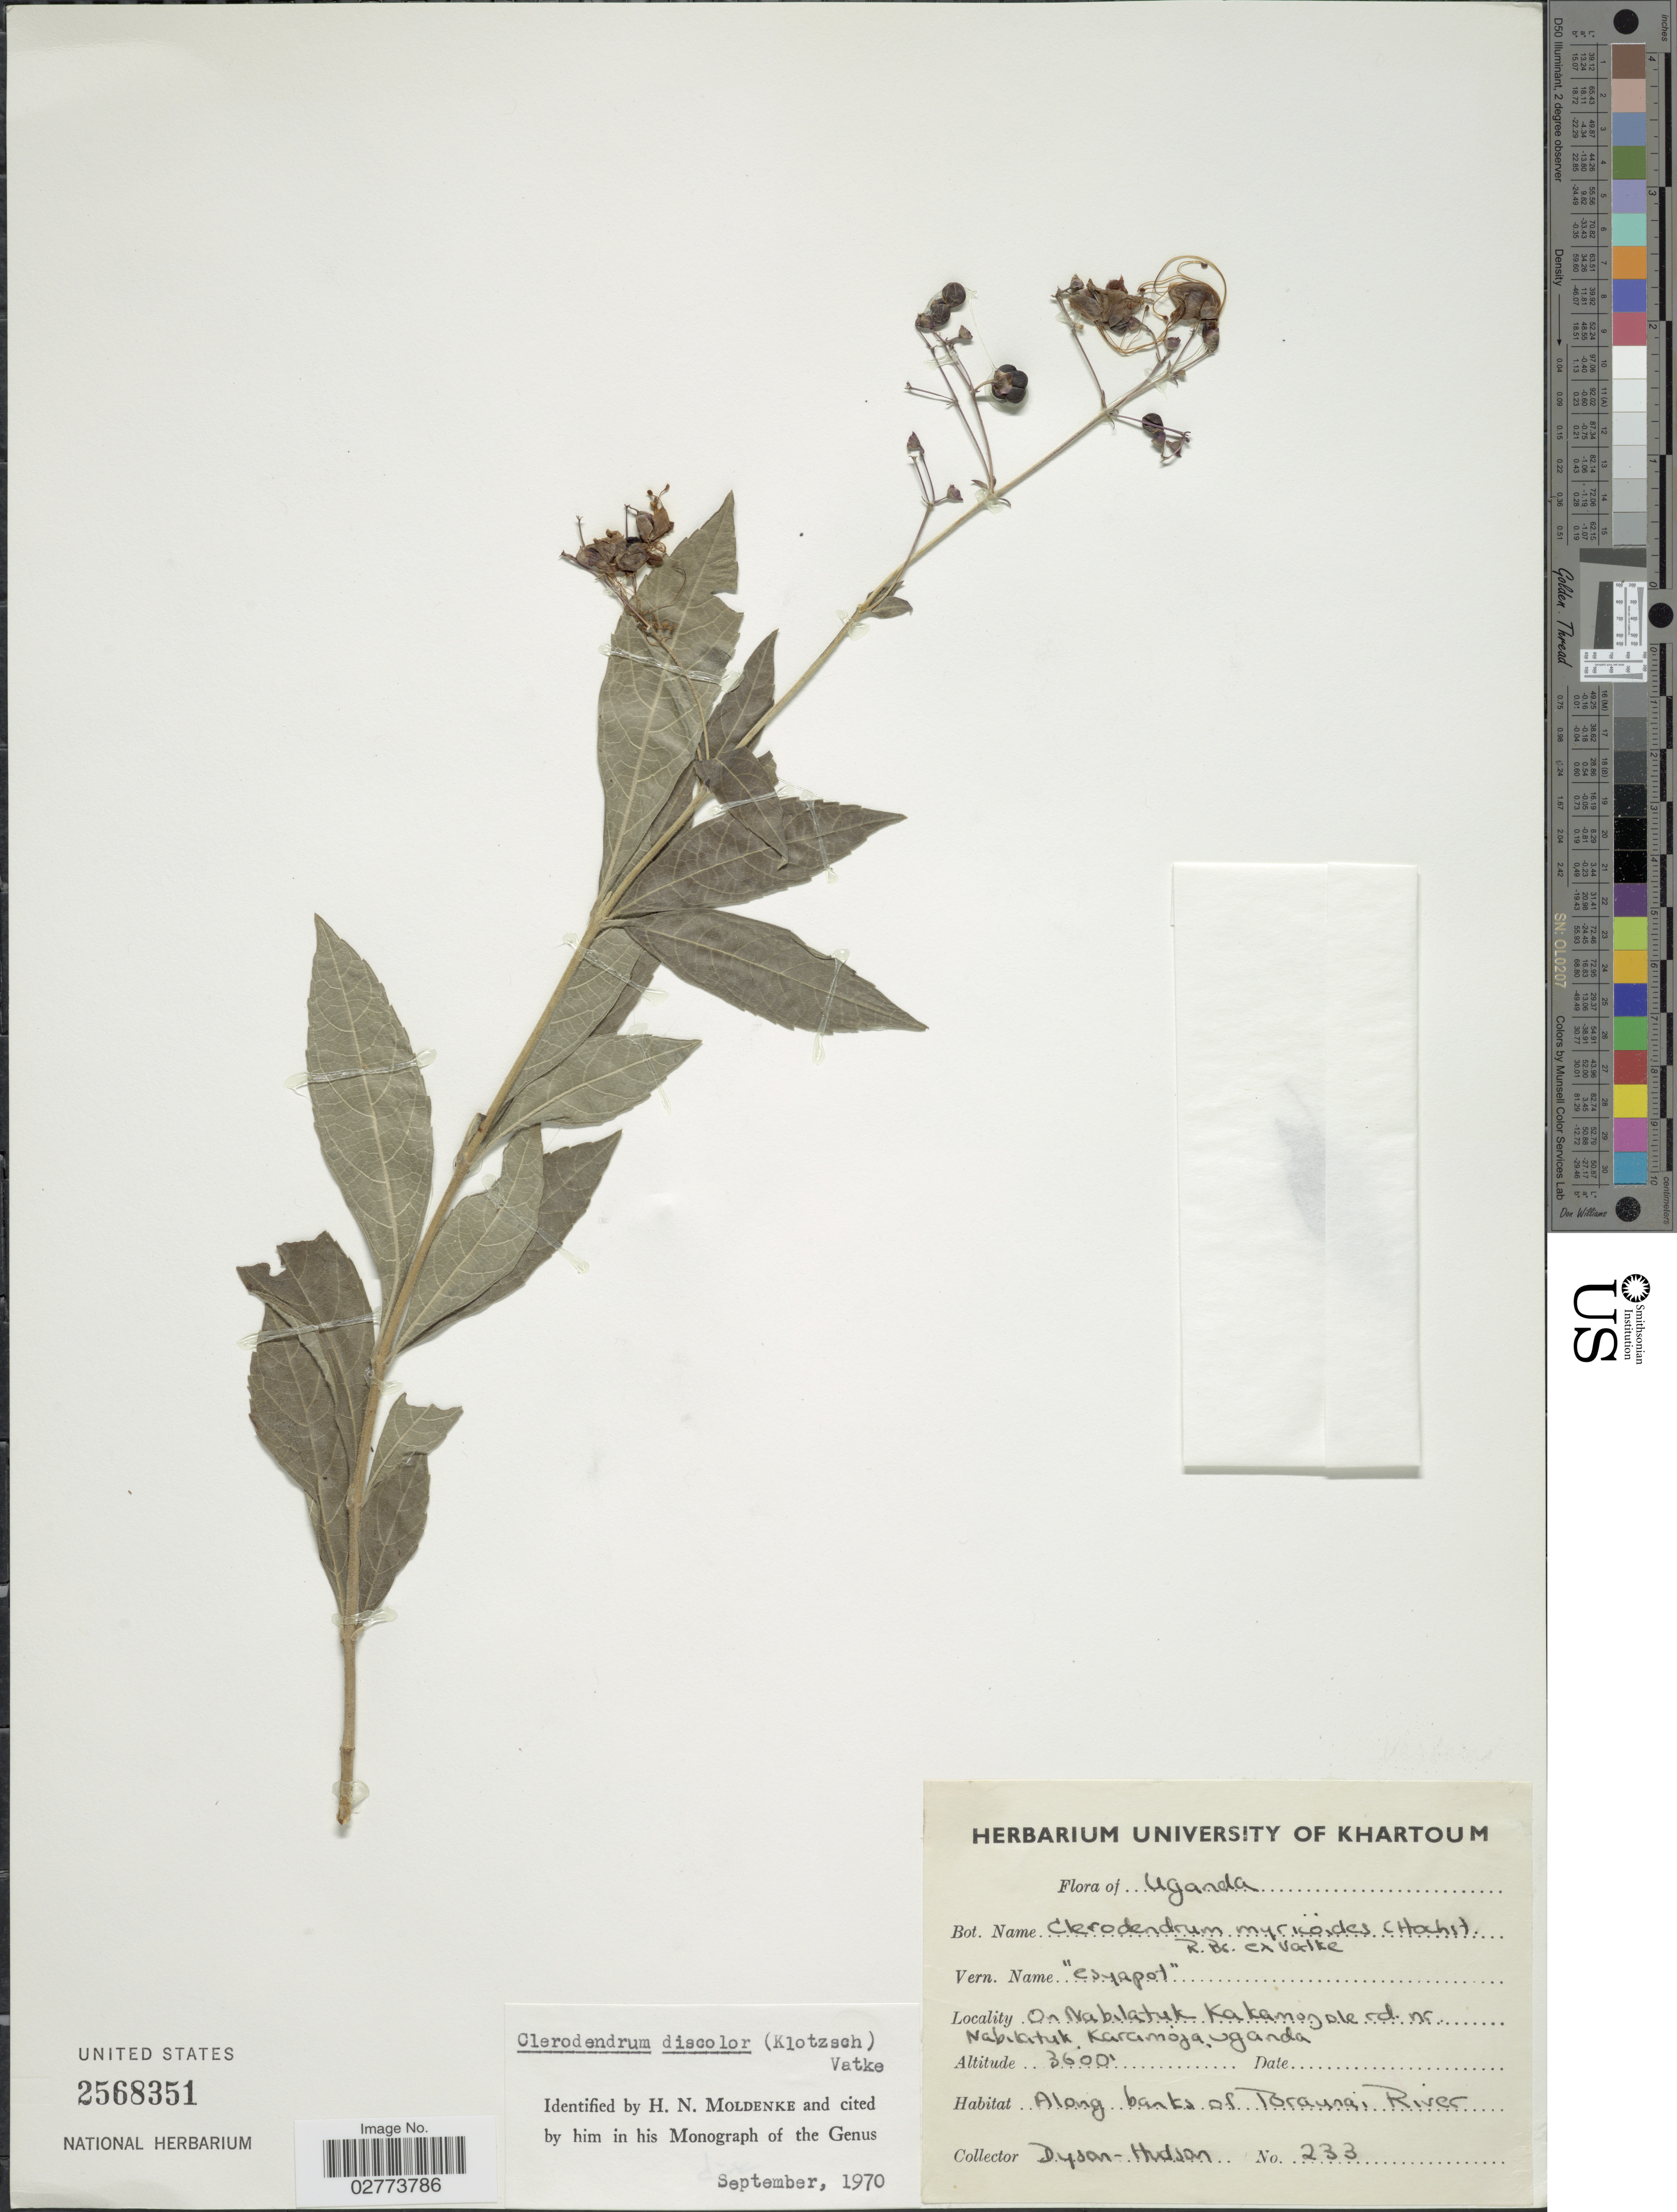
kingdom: Plantae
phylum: Tracheophyta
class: Magnoliopsida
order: Lamiales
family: Lamiaceae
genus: Clerodendrum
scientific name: Clerodendrum discolor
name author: (Klotzsch) Vatke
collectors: Dyson-Hudson, --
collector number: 233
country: Uganda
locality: On Nabilatuk Kakamongole rd. nr Nabilatuk Karamoja. Along banks of Toraunai River.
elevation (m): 1097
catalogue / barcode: US 2568351